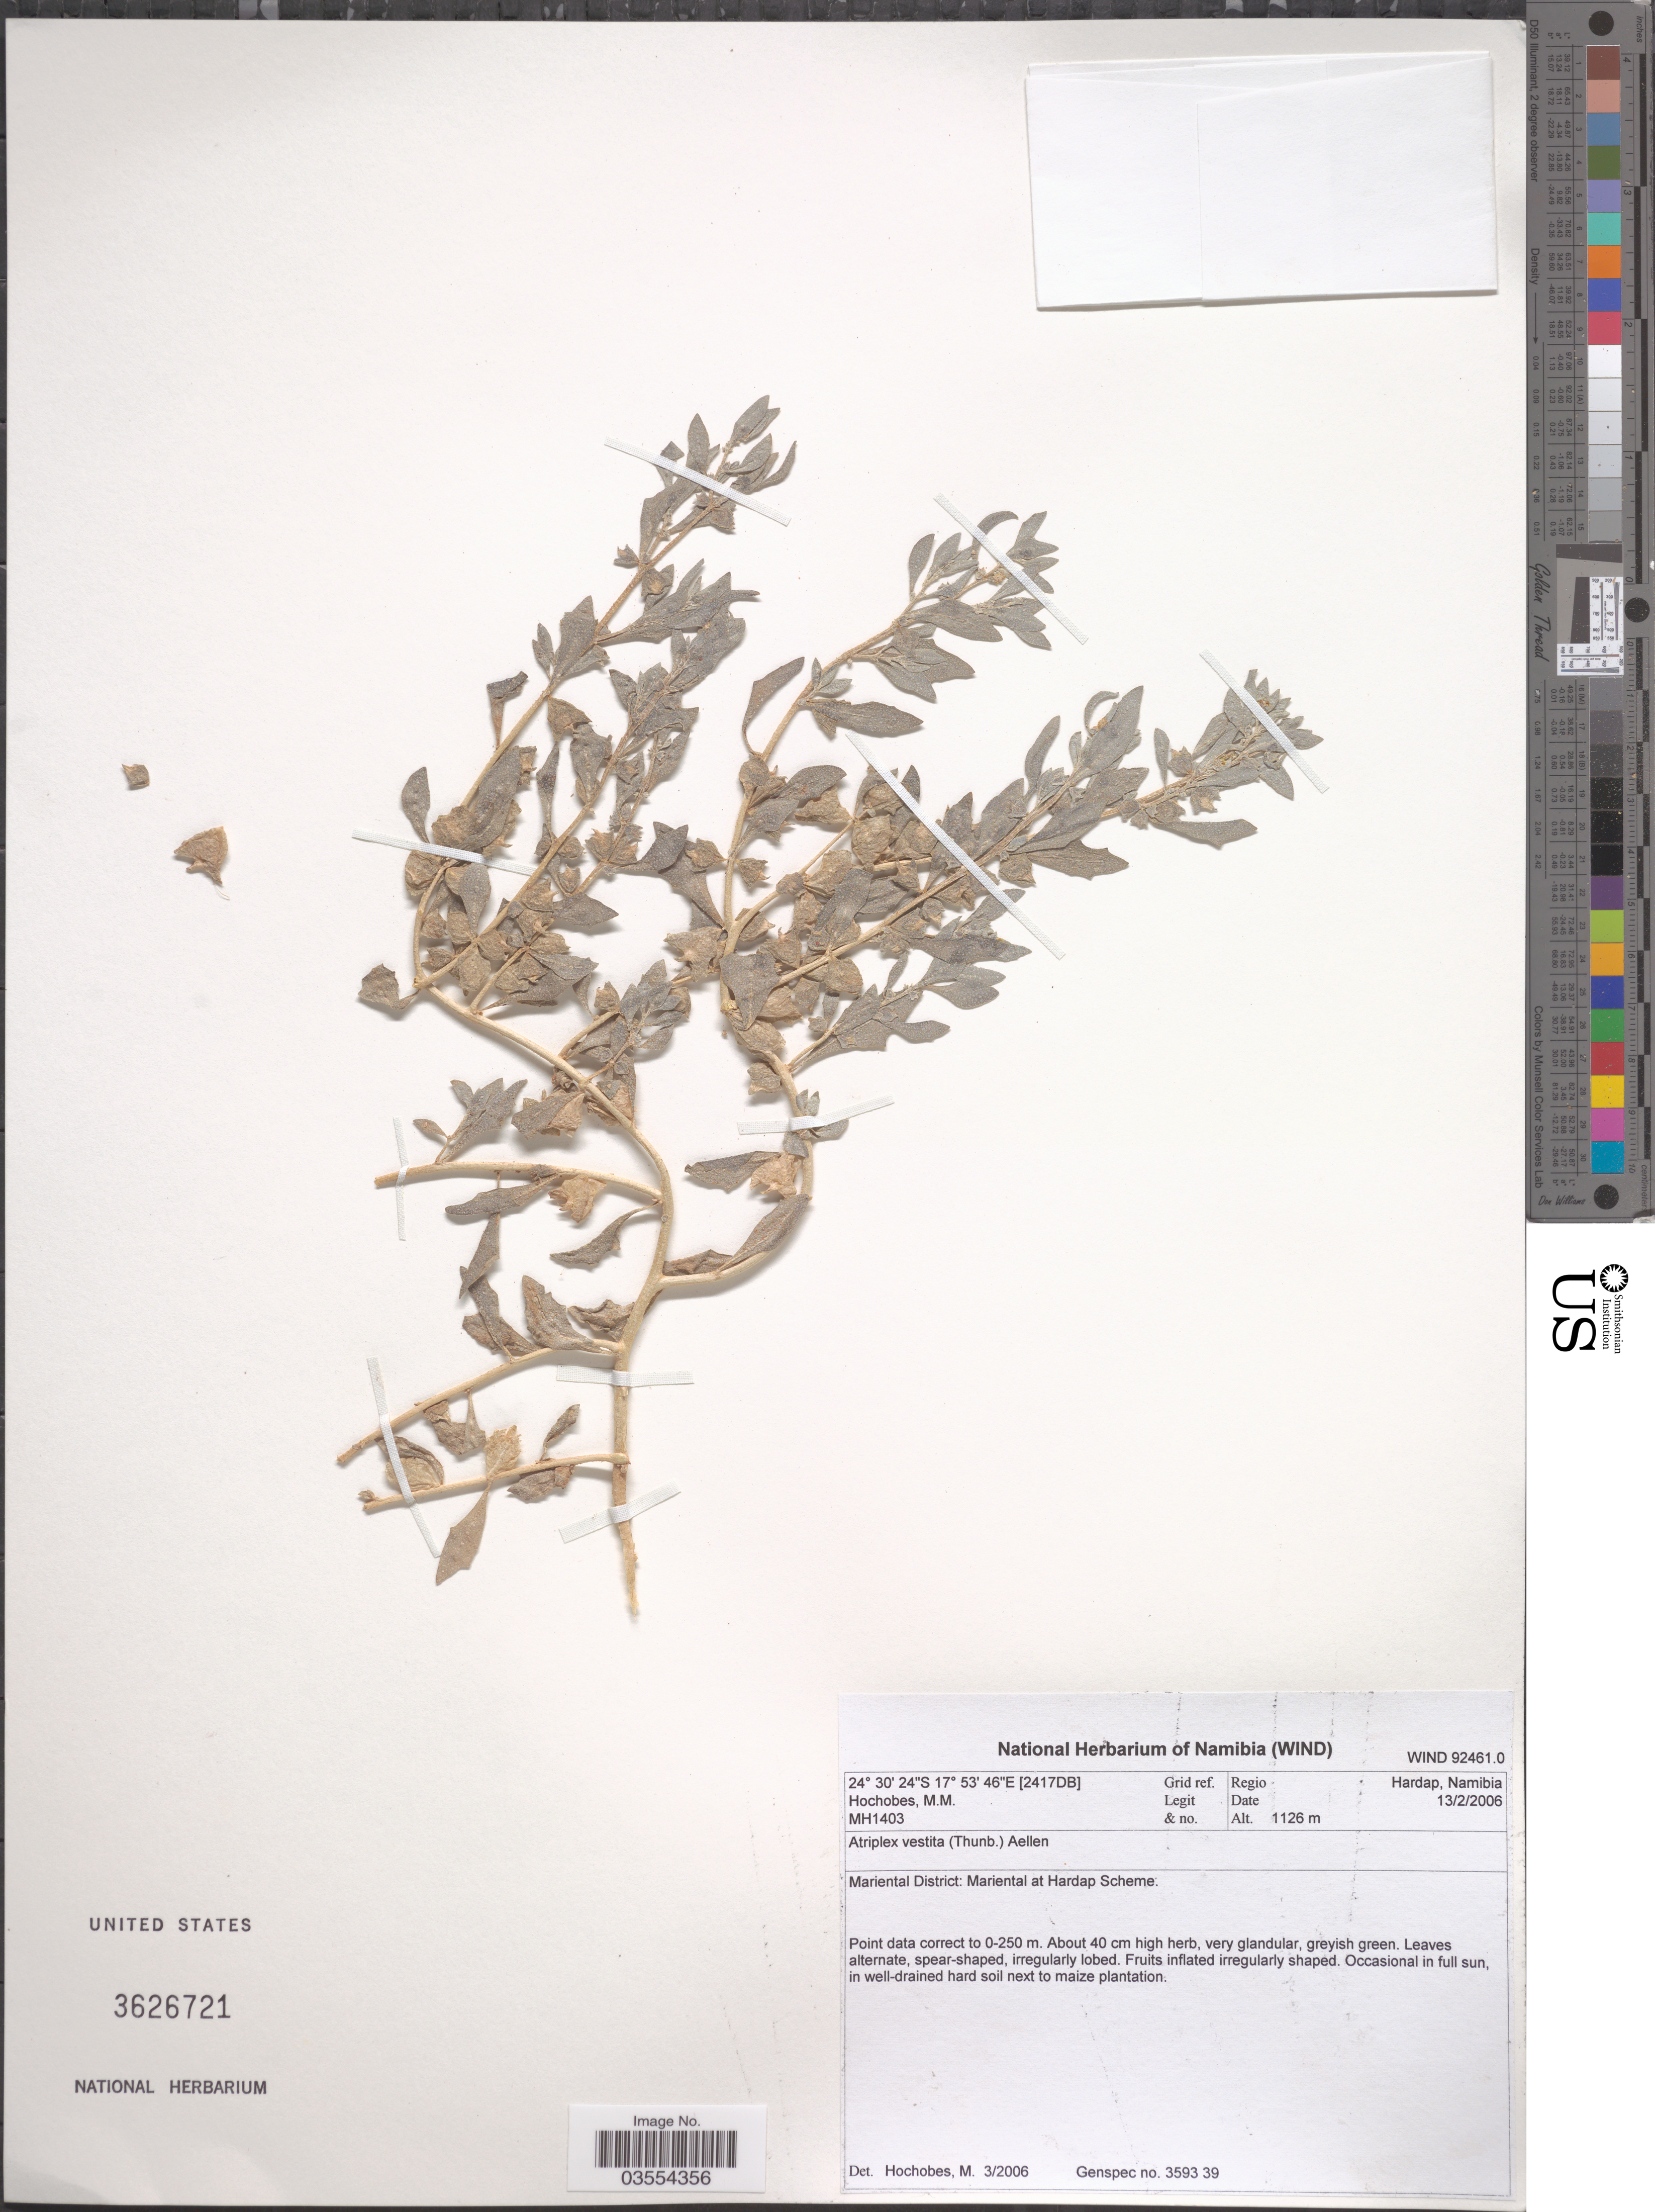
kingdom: Plantae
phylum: Tracheophyta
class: Magnoliopsida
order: Caryophyllales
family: Amaranthaceae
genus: Atriplex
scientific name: Atriplex vestita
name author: (Thunb.) Aellen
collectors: M. Hochobes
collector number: MH1403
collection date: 2006-02-13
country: Namibia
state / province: Hardap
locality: [2417DB] Grid ref./Ruitverw., Regio Hardap, Namibia. Mariental District: Mariental at Hardap Scheme.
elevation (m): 1126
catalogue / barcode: US 3626721